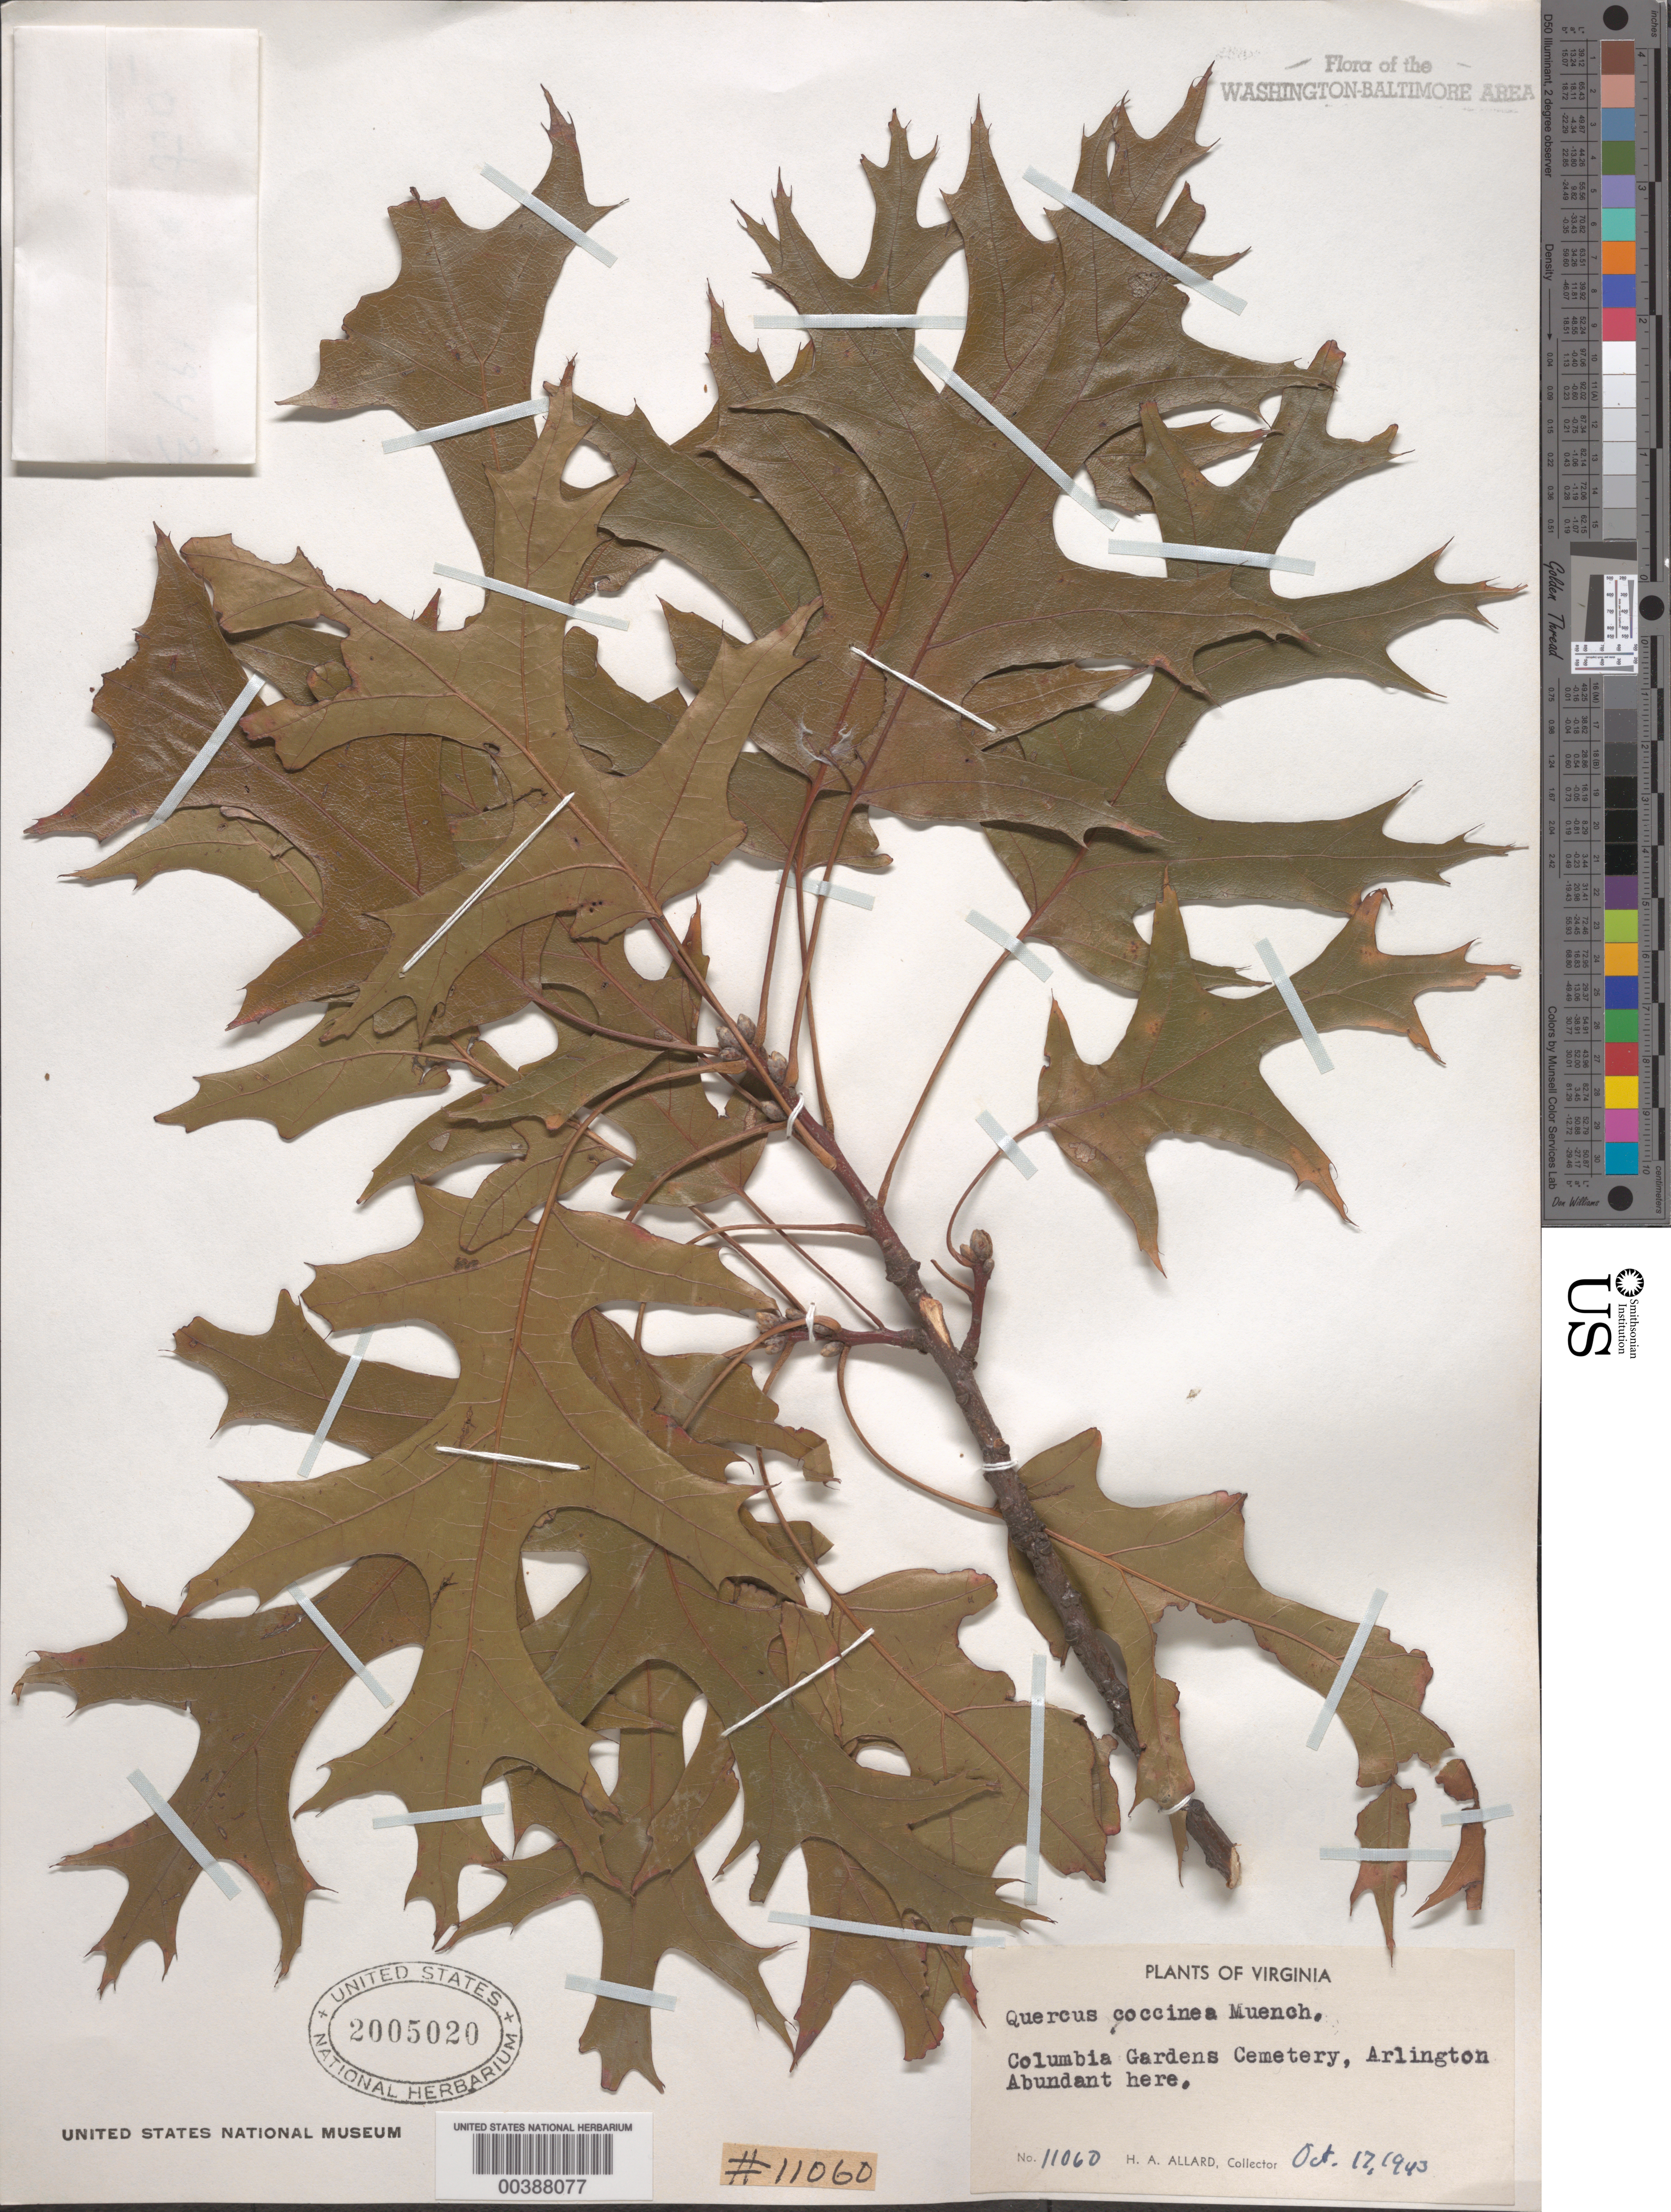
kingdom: Plantae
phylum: Tracheophyta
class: Magnoliopsida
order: Fagales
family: Fagaceae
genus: Quercus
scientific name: Quercus coccinea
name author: Münchh.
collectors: H. A. Allard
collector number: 1106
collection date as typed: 17 Oct 1943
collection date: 1943-10-17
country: United States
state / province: Virginia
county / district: Arlington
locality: Columbia Gardens Cemetery, Arlington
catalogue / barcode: US 2005020